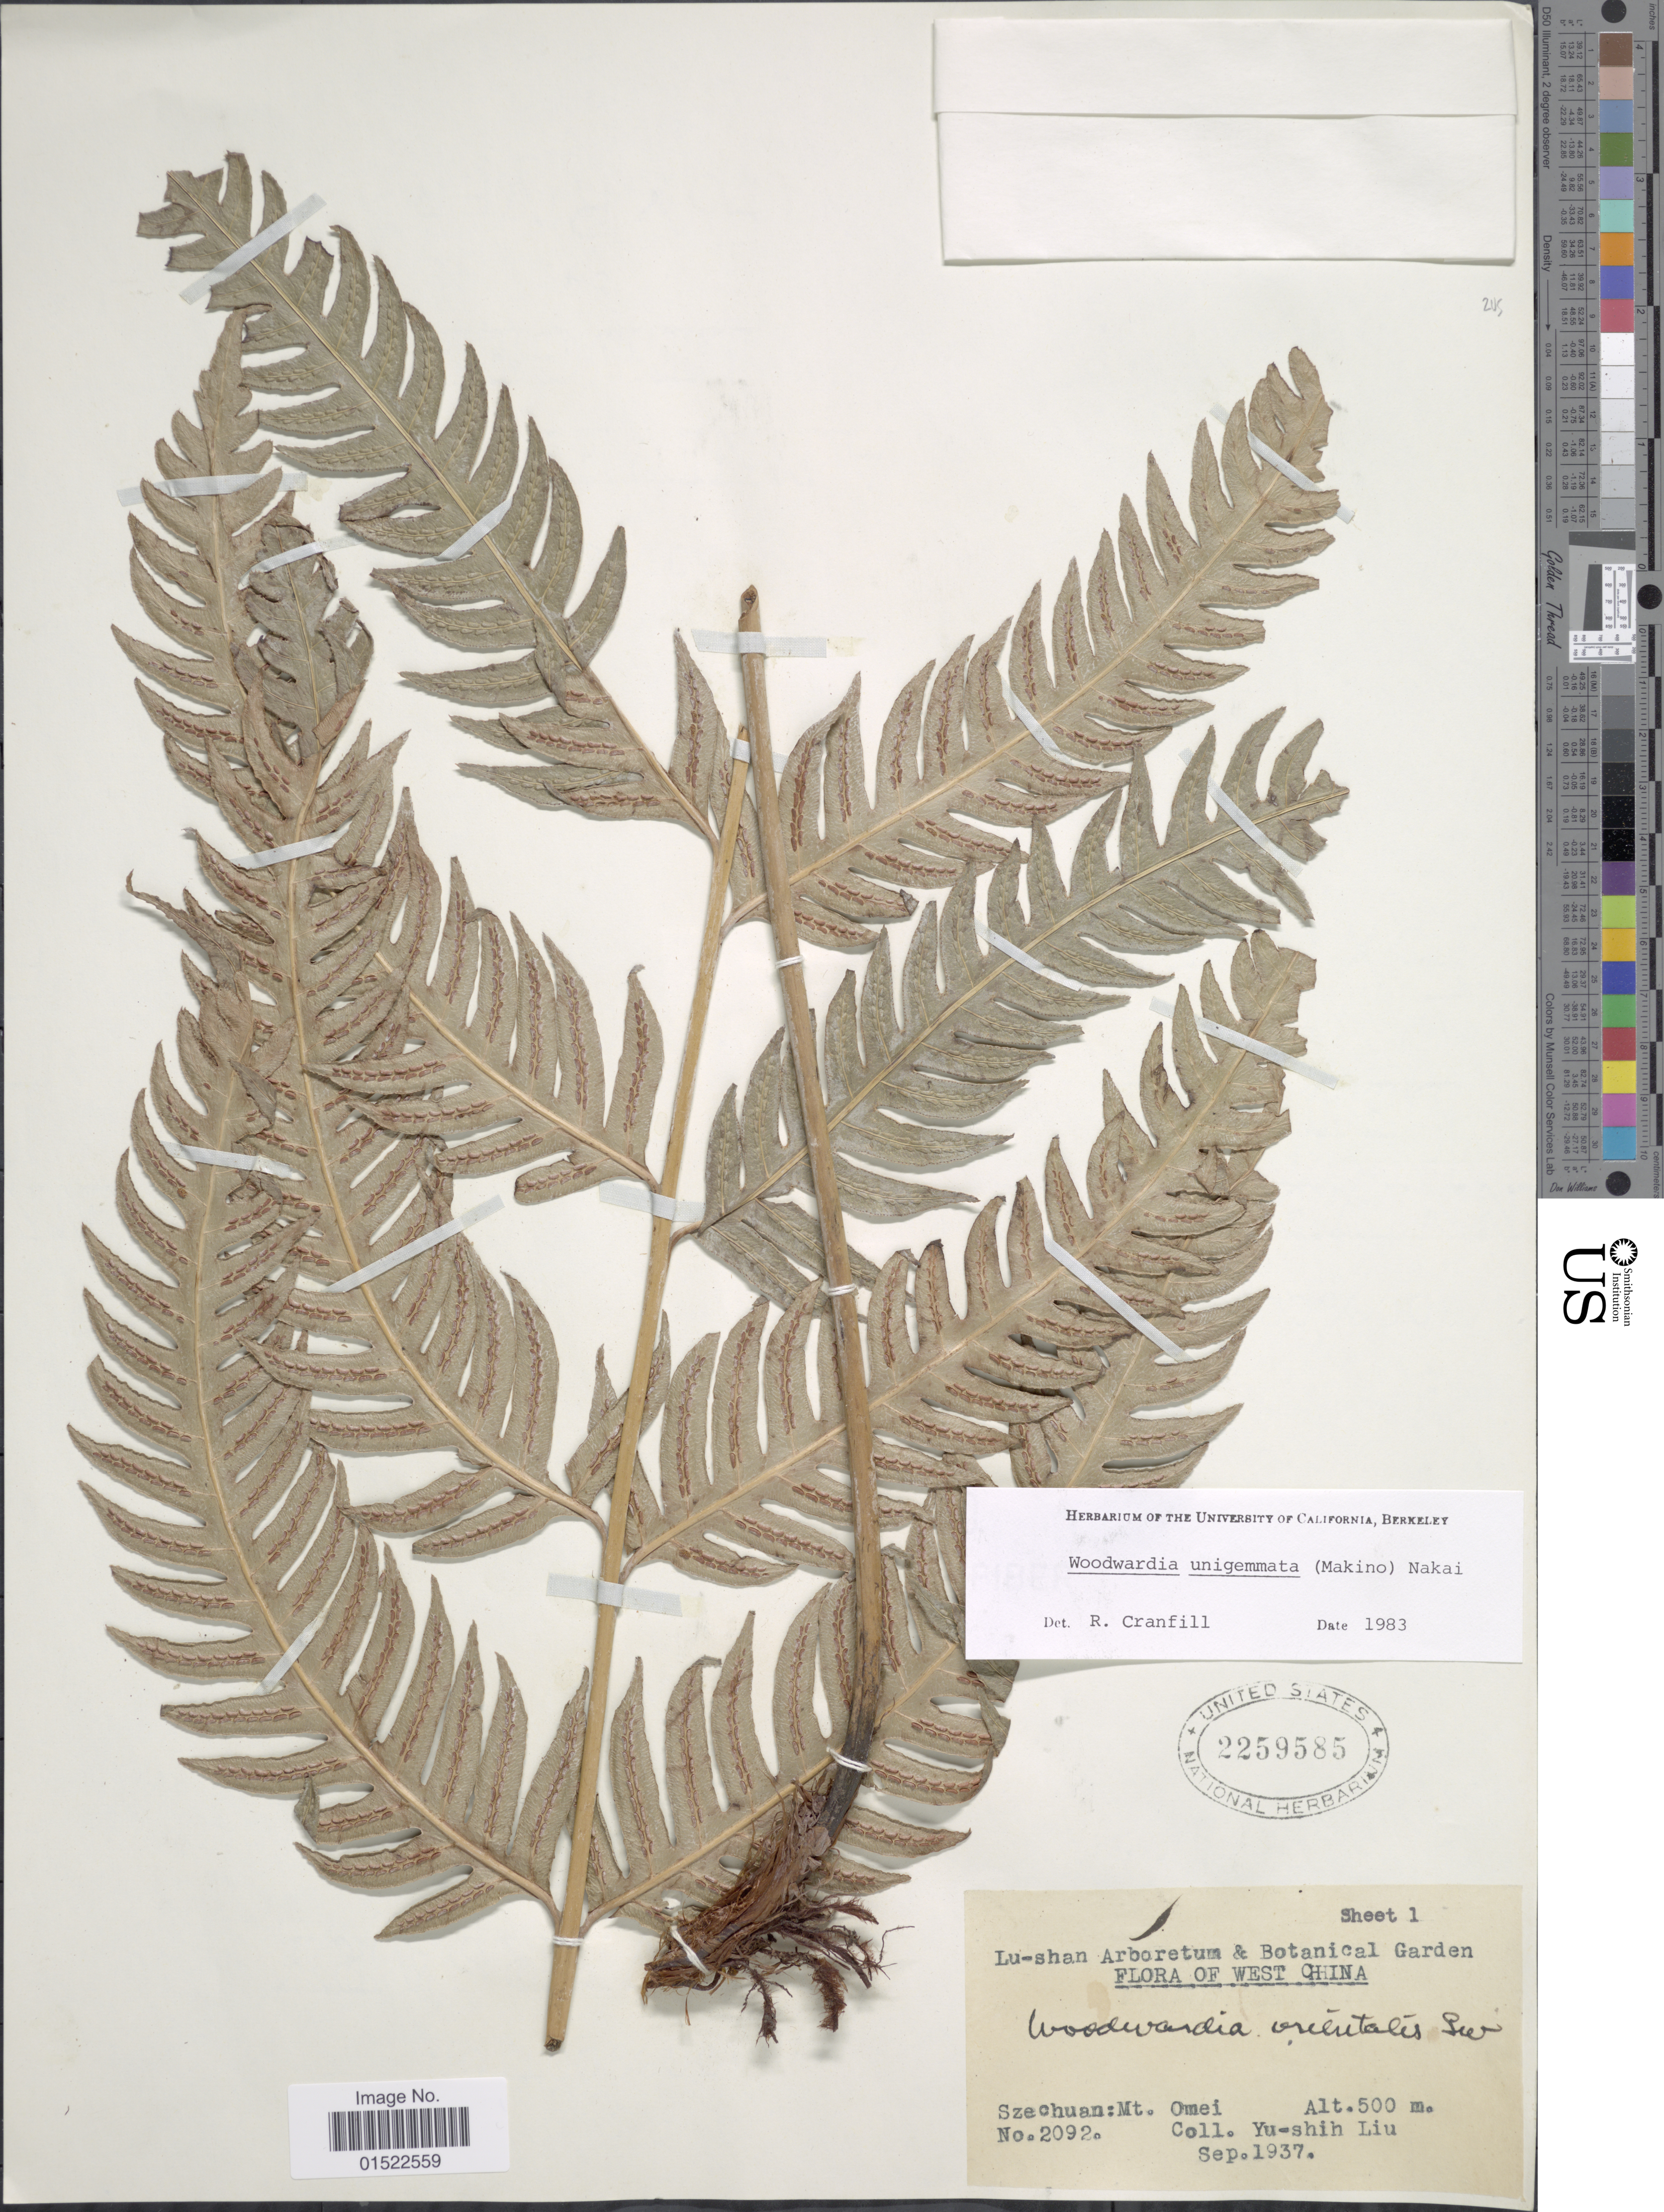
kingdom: Plantae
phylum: Tracheophyta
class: Polypodiopsida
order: Polypodiales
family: Blechnaceae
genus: Woodwardia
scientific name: Woodwardia unigemmata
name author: (Makino) Nakai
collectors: Y.-S. Liu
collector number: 2092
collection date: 1937-09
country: China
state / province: Sichuan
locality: West China, Szechwan: Mt. Omei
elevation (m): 500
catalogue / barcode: US 2259585